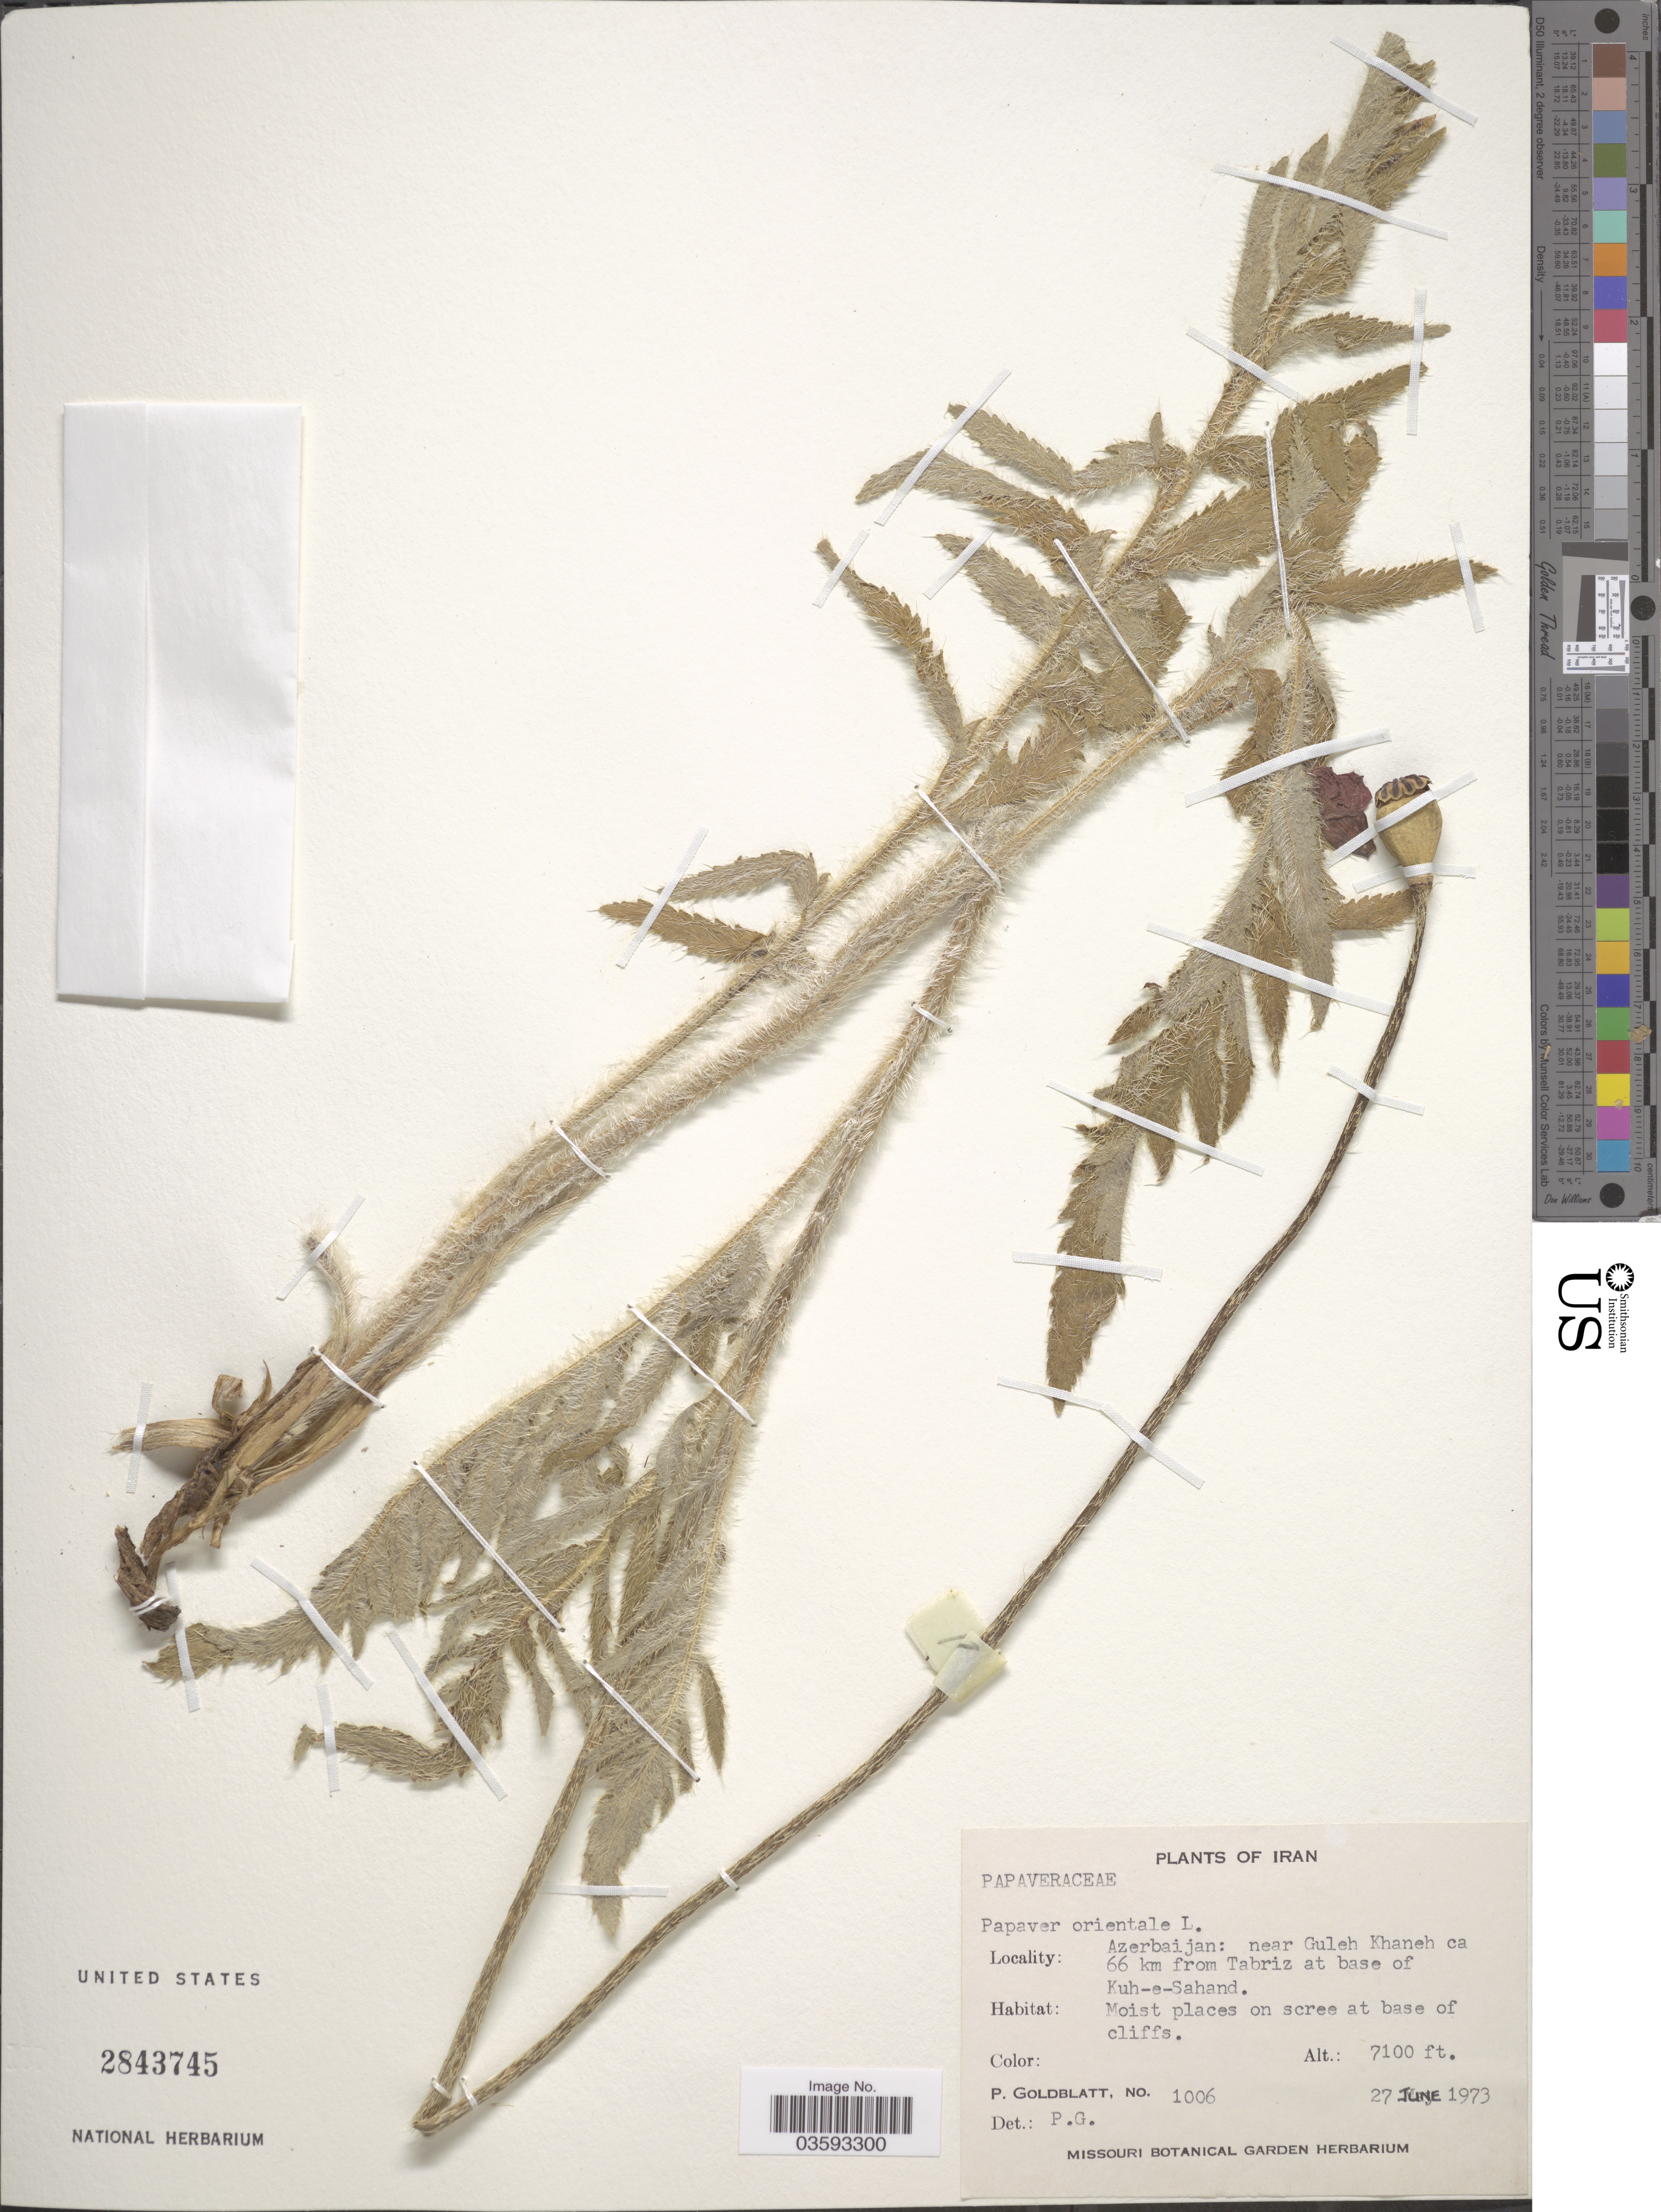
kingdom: Plantae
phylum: Tracheophyta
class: Magnoliopsida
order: Ranunculales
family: Papaveraceae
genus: Papaver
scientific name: Papaver orientale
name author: L.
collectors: P. Goldblatt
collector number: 1006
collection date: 1973-06-27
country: Iran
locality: Azerbaijan: near Guleh Khaneh ca 66 km from Tabriz at base of Kuh-e-Sahand.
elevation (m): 2164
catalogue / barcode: US 2843745